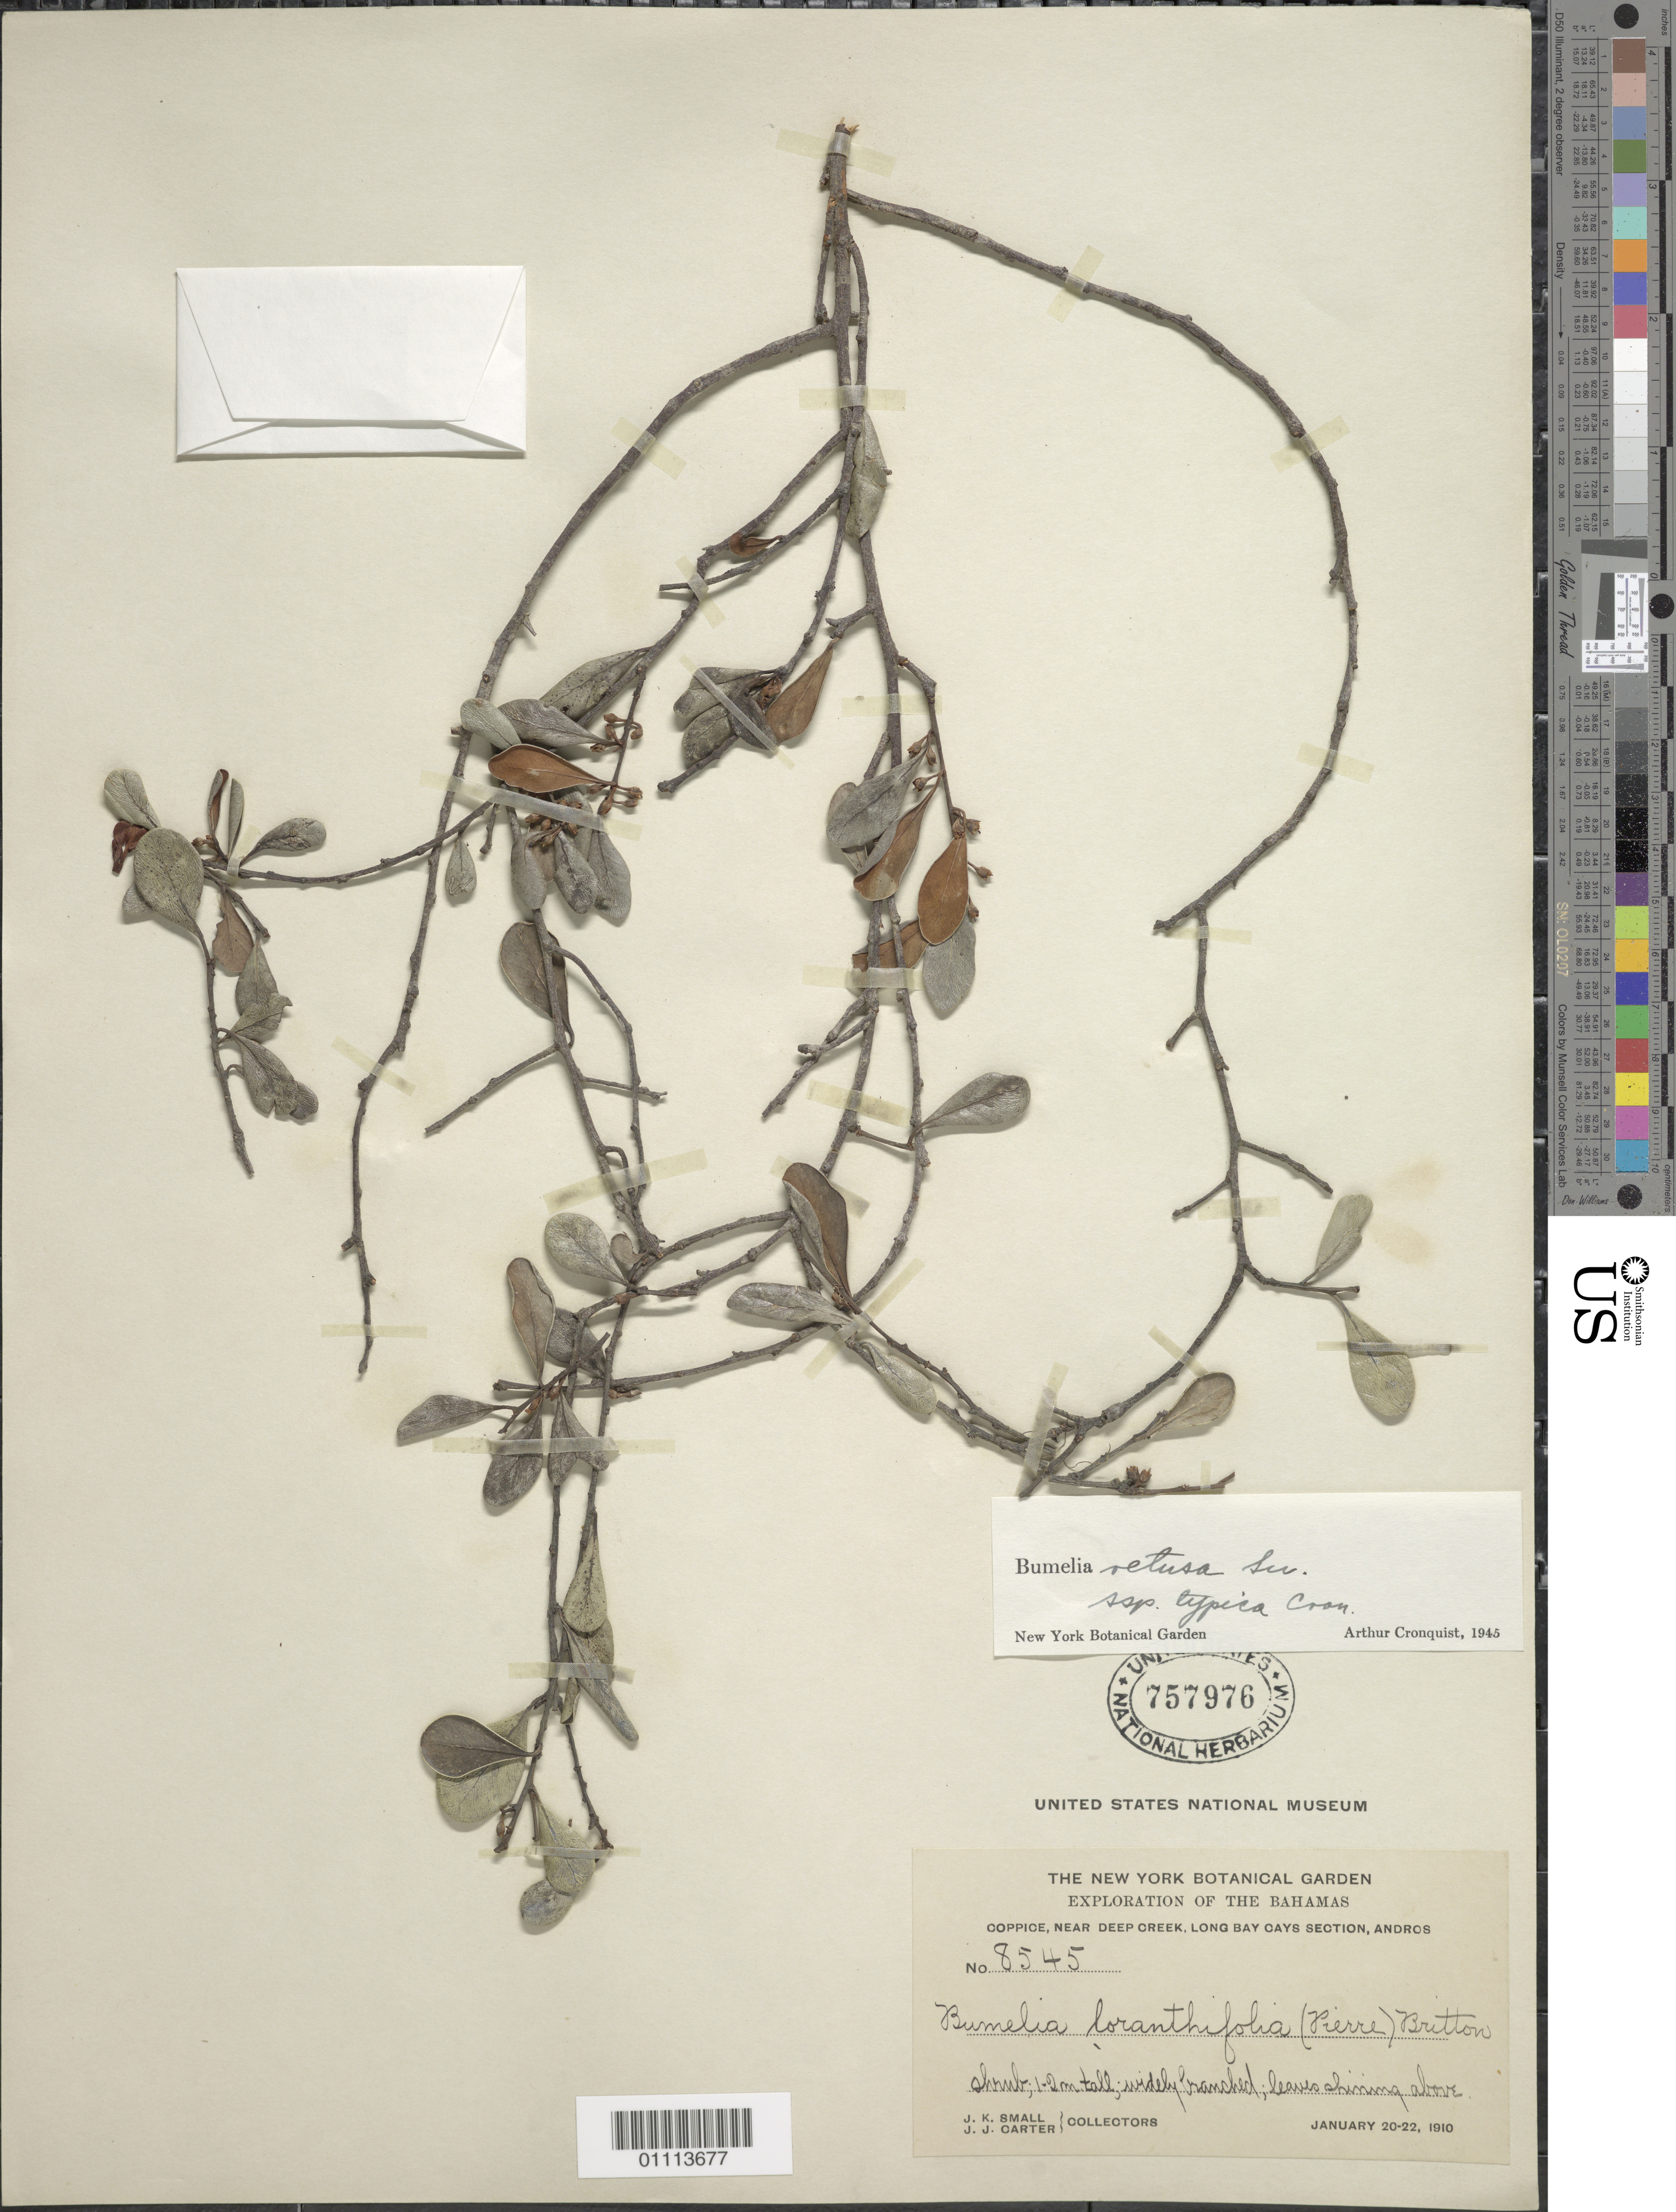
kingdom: Plantae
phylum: Tracheophyta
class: Magnoliopsida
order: Ericales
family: Sapotaceae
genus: Sideroxylon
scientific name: Sideroxylon americanum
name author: (Mill.) T.D. Penn.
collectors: J. K. Small & J. J. Carter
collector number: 8545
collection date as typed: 20 Jan 1910 to 22 Jan 1910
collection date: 1910-01-20/1910-01-22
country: Bahamas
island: Andros I.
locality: Coppice, Long Bay Cays section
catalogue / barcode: US 757976